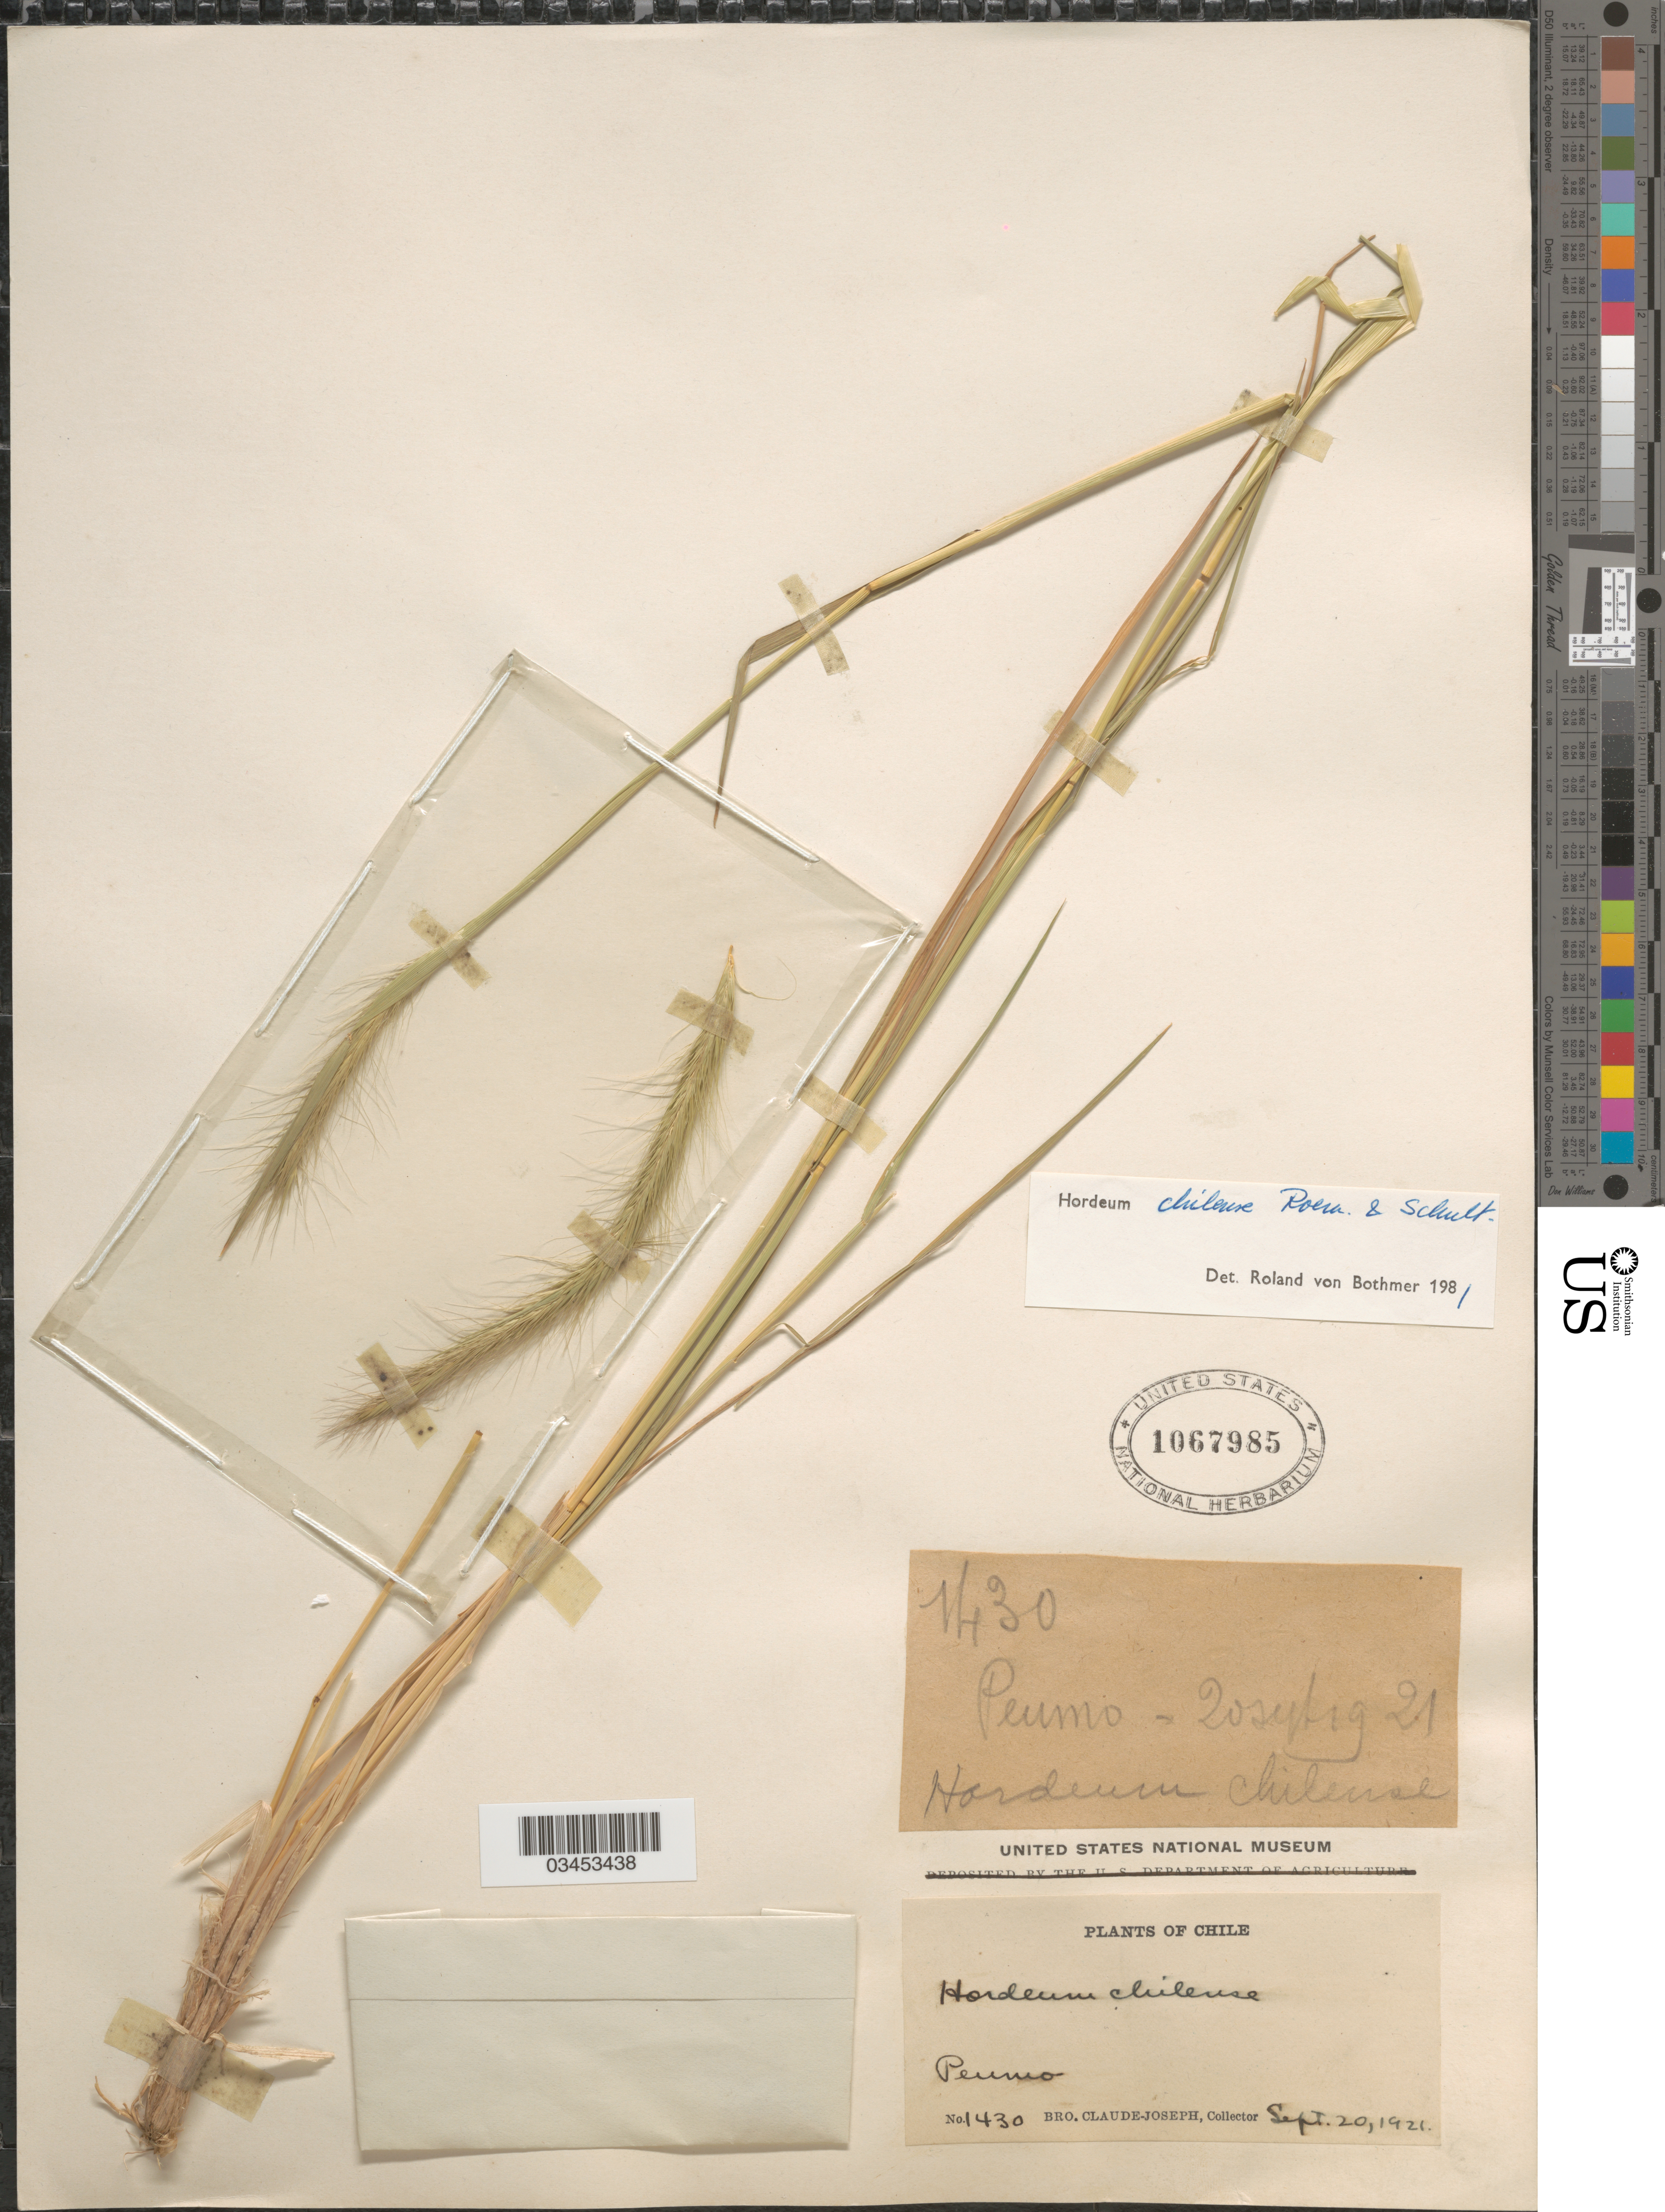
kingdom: Plantae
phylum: Tracheophyta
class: Liliopsida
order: Poales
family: Poaceae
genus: Hordeum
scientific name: Hordeum comosum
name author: J. Presl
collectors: Bro. Claude-Joseph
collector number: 1430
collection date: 1921-09-20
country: Chile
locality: Peumo.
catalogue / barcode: US 1067985